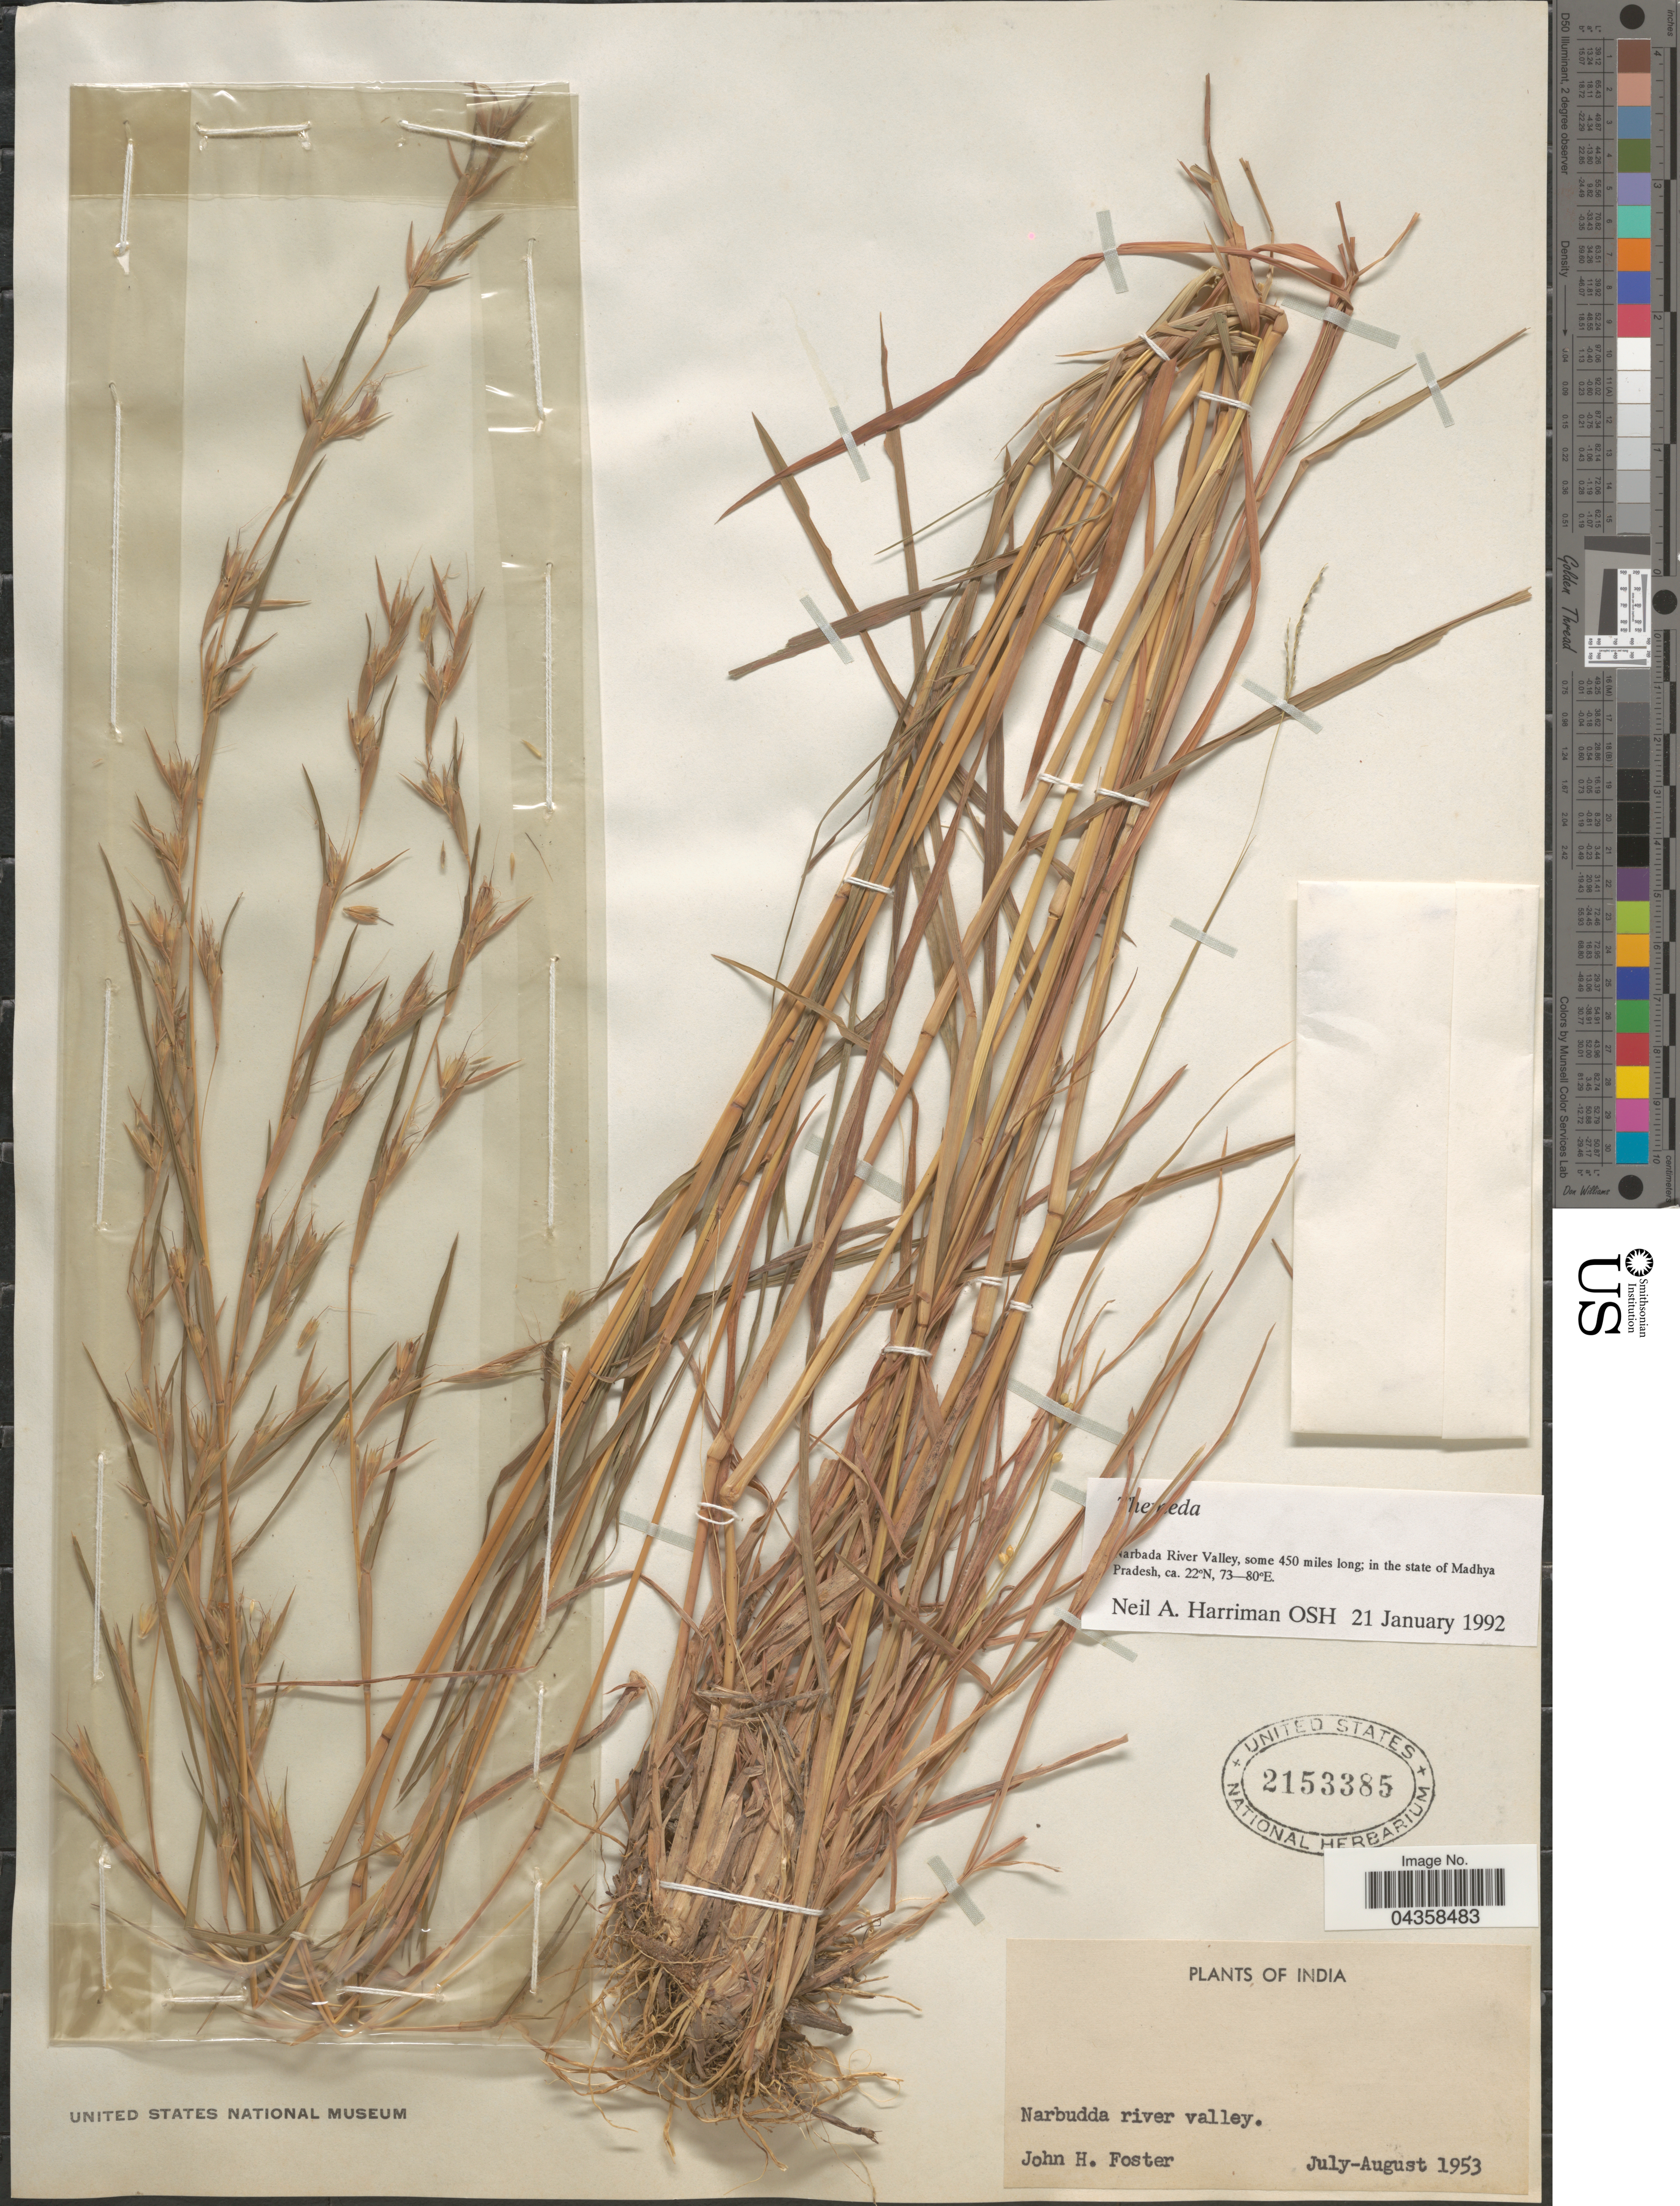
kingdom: Plantae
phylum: Tracheophyta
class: Liliopsida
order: Poales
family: Poaceae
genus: Themeda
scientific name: Themeda sp.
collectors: J. Foster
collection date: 1953-07/1953-08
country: India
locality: Narbudda river valley.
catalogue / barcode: US 2153385